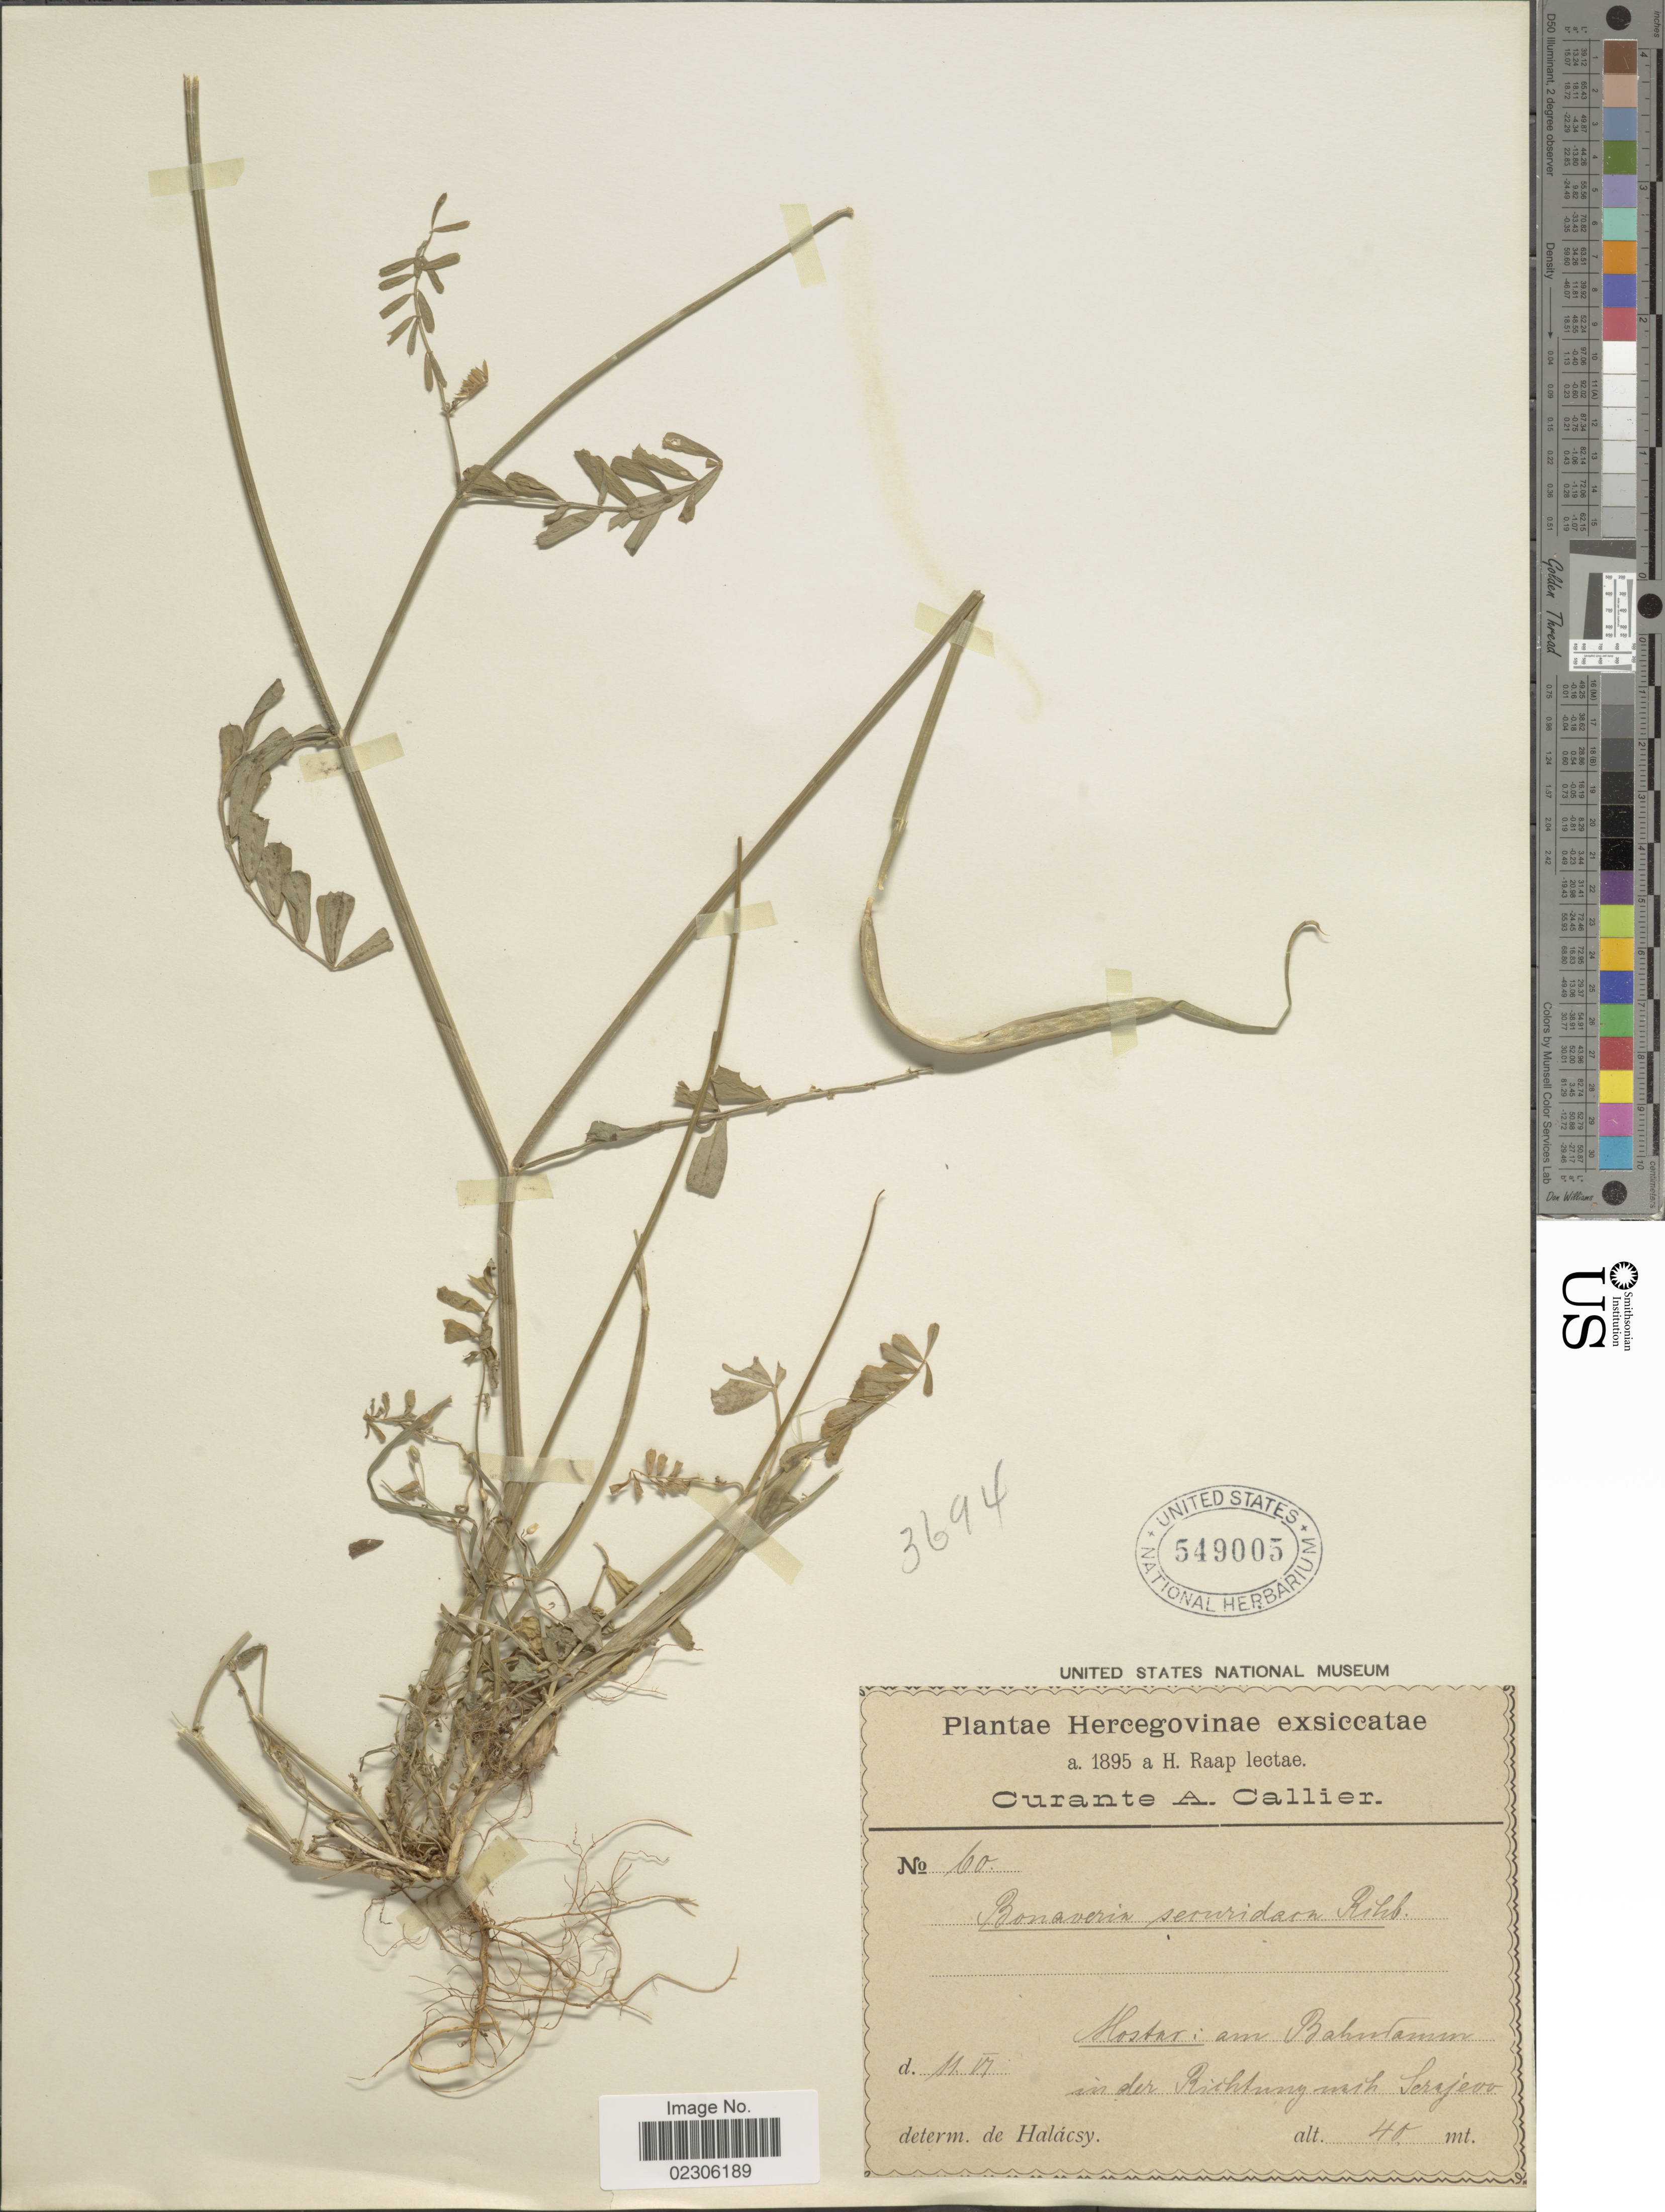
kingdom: Plantae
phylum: Tracheophyta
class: Magnoliopsida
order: Fabales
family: Fabaceae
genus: Securigera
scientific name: Securigera securidaca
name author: (L.) Degen & Dörfl.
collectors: H. Raap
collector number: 60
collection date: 1895-06-11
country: Bosnia and Herzegovina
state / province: Federation of B&H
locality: Hercegovinae exsiccatae, Mostar: am Bahmamr, in der Richtung wich Sarajevo [interpreted]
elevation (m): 40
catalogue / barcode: US 549005